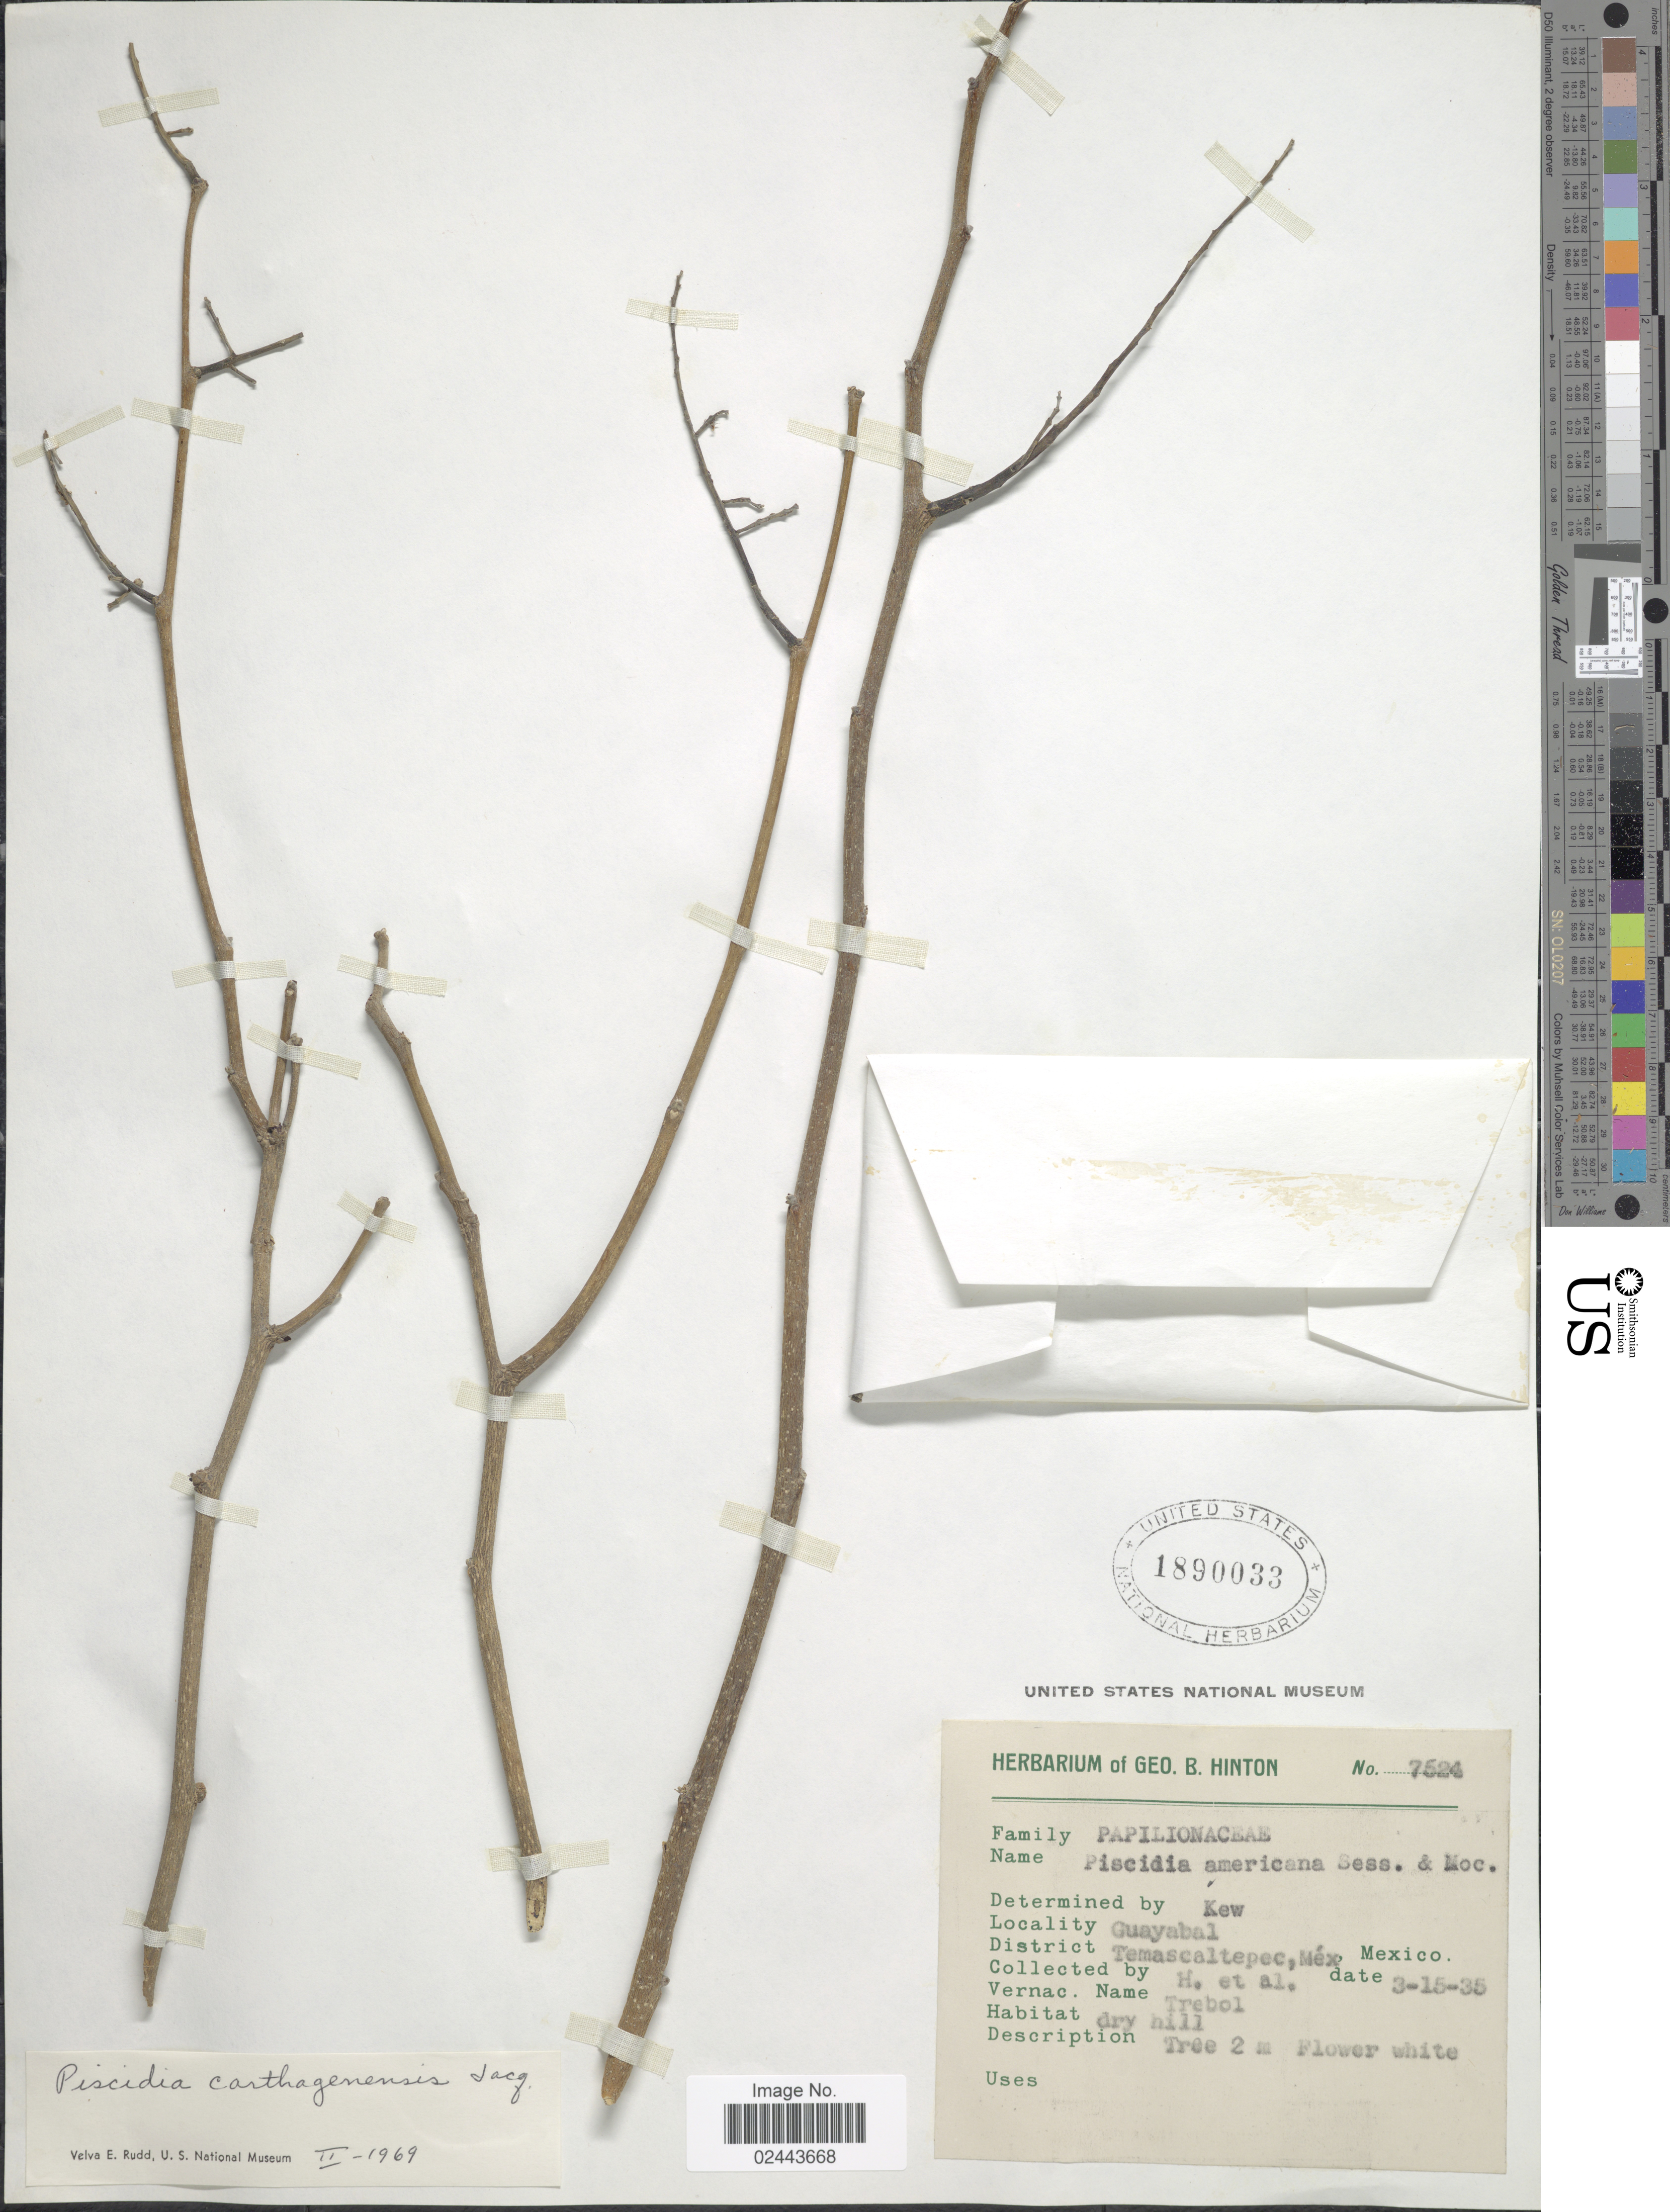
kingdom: Plantae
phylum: Tracheophyta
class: Magnoliopsida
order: Fabales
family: Fabaceae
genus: Piscidia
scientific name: Piscidia carthagenensis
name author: Jacq.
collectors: G. B. Hinton & et al.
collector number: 7524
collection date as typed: Transcribed d/m/y: 15/3/35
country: Mexico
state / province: México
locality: Guayabal, District Temascaltepec, dry hill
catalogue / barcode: US 1890033